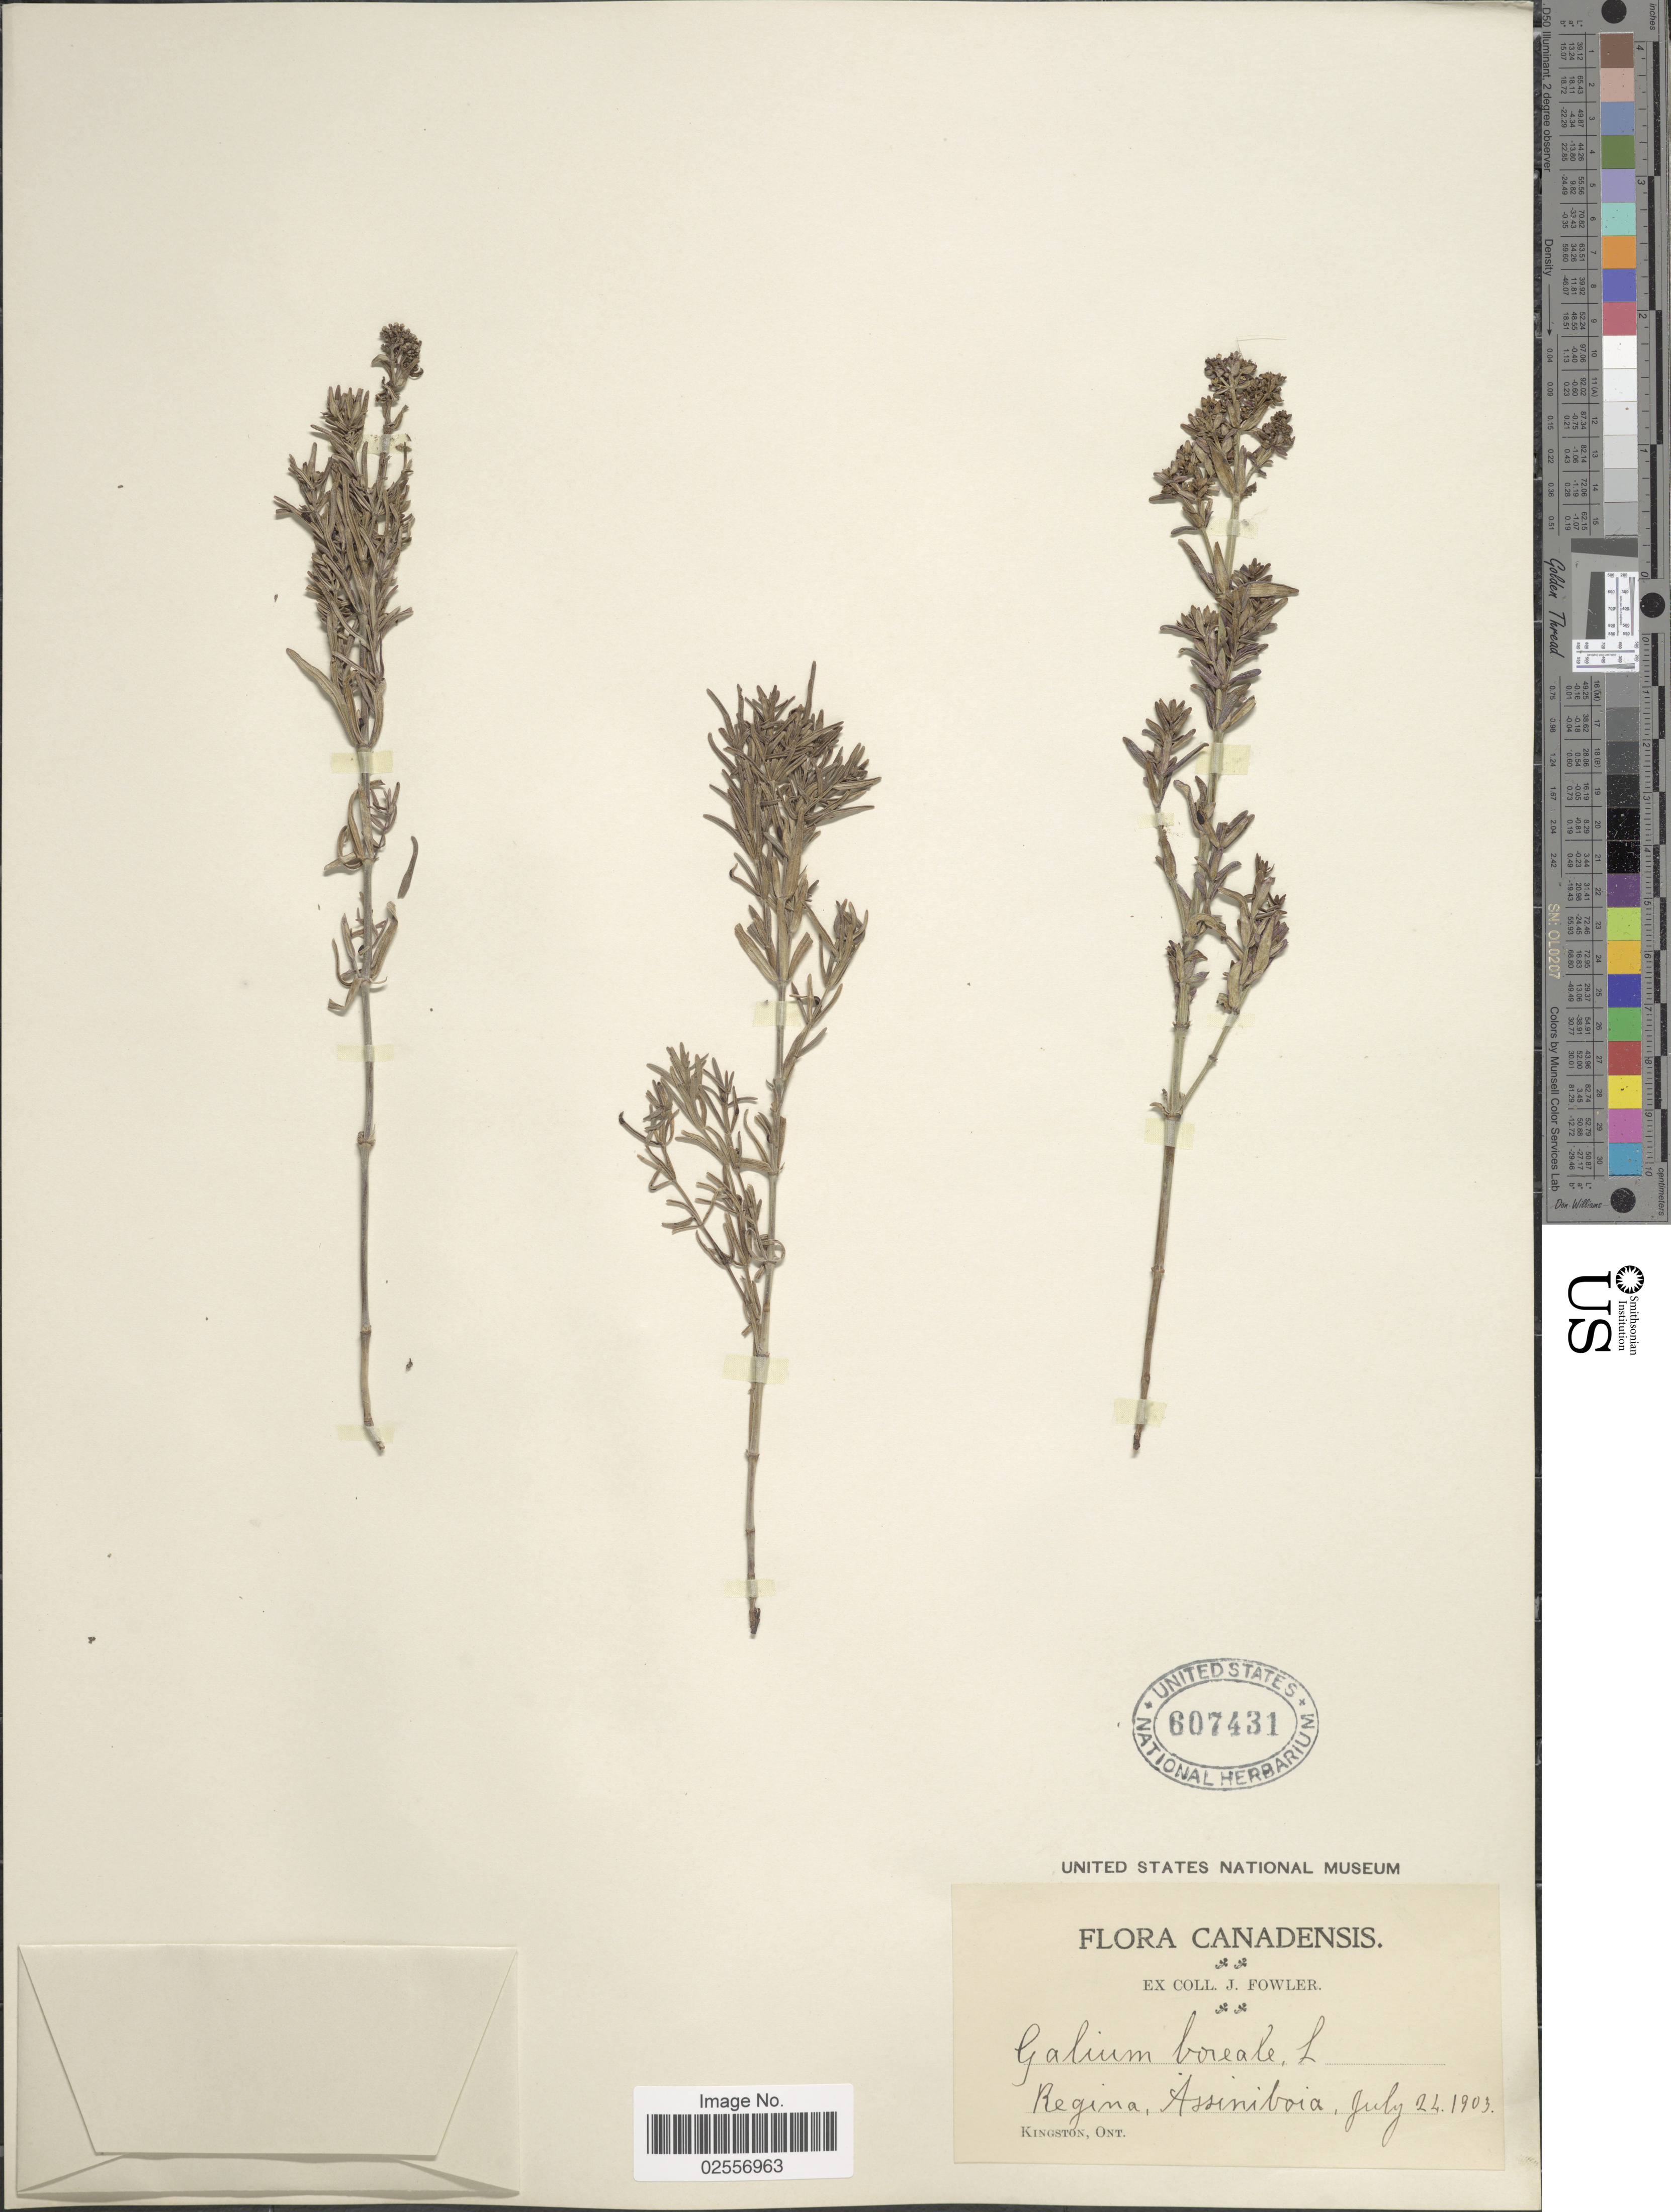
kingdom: Plantae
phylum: Tracheophyta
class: Magnoliopsida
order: Gentianales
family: Rubiaceae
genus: Galium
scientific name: Galium boreale L.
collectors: J. P. Fowler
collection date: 1903-07-24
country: Canada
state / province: Saskatchewan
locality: Regina, Assiniboia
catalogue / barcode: US 607431